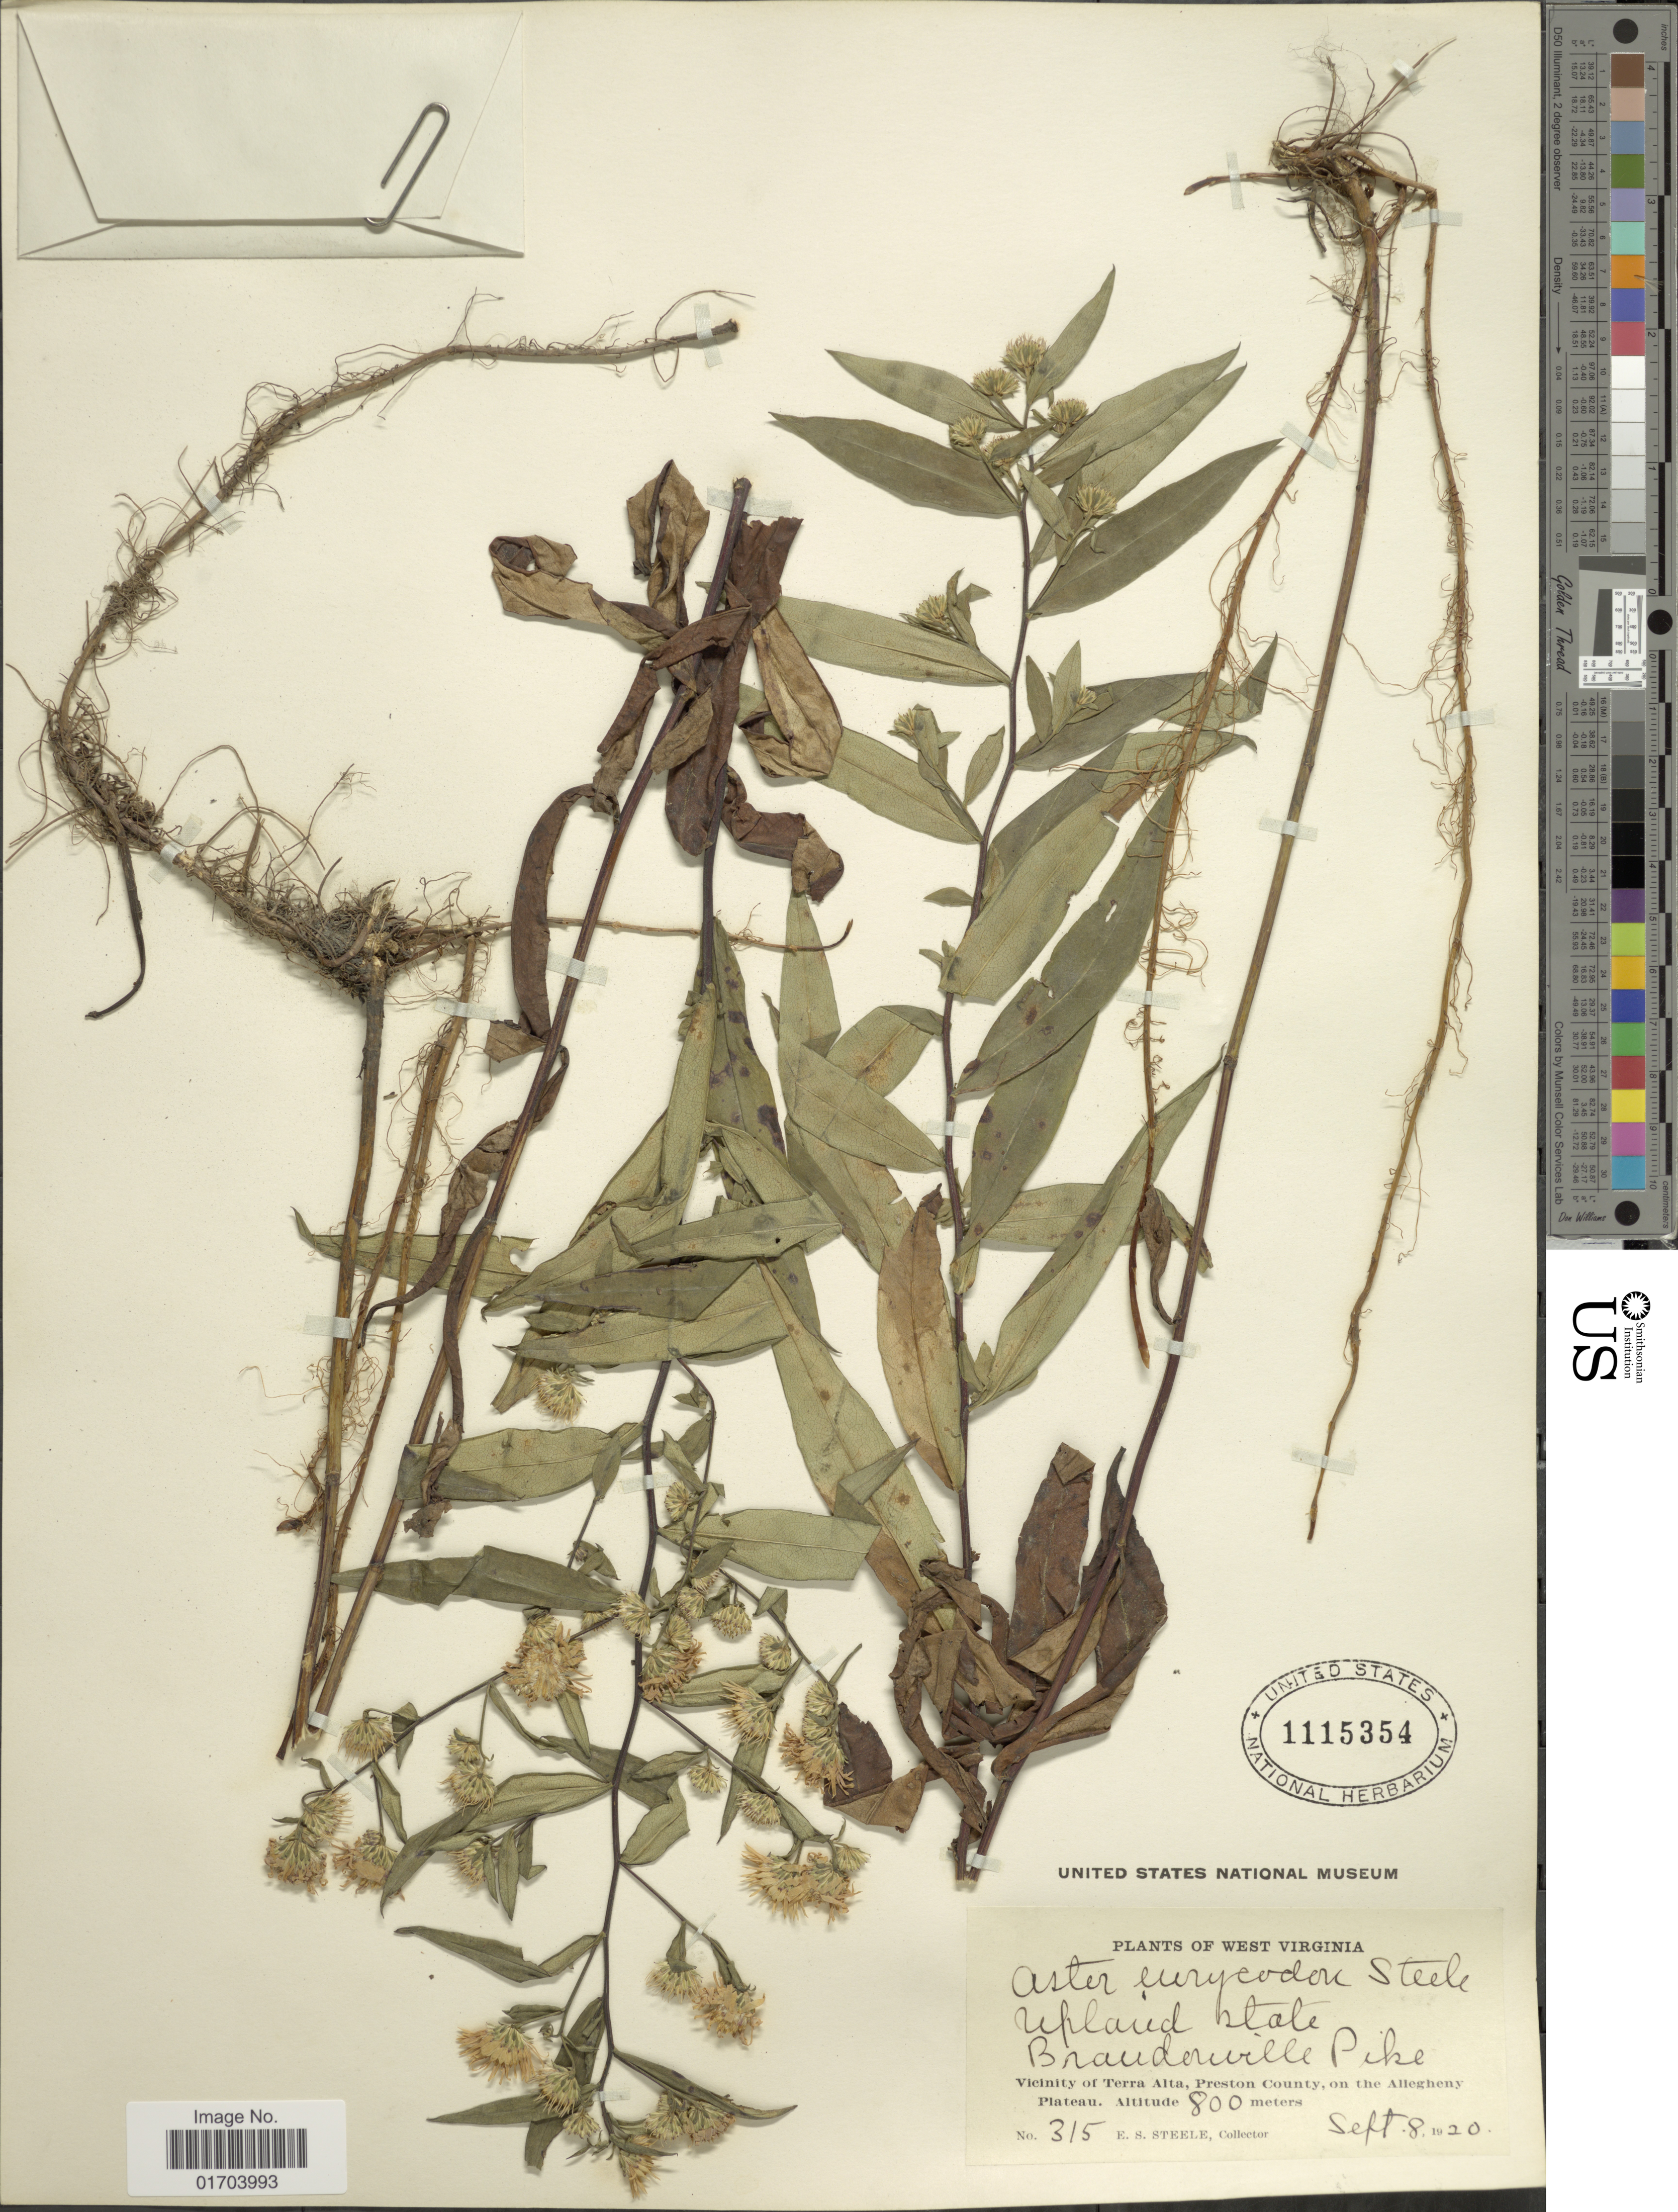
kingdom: Plantae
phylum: Tracheophyta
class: Magnoliopsida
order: Asterales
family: Asteraceae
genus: Aster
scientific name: Aster eurycodon E.S. Steele sp. nov. ined.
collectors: E. Steele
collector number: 315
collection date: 1920-09-08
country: United States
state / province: West Virginia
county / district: Preston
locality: Brandonville Pike, Vicinity of Terra Alta, Preston County, on the Allegheny Plateau.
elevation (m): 800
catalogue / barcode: US 1115354